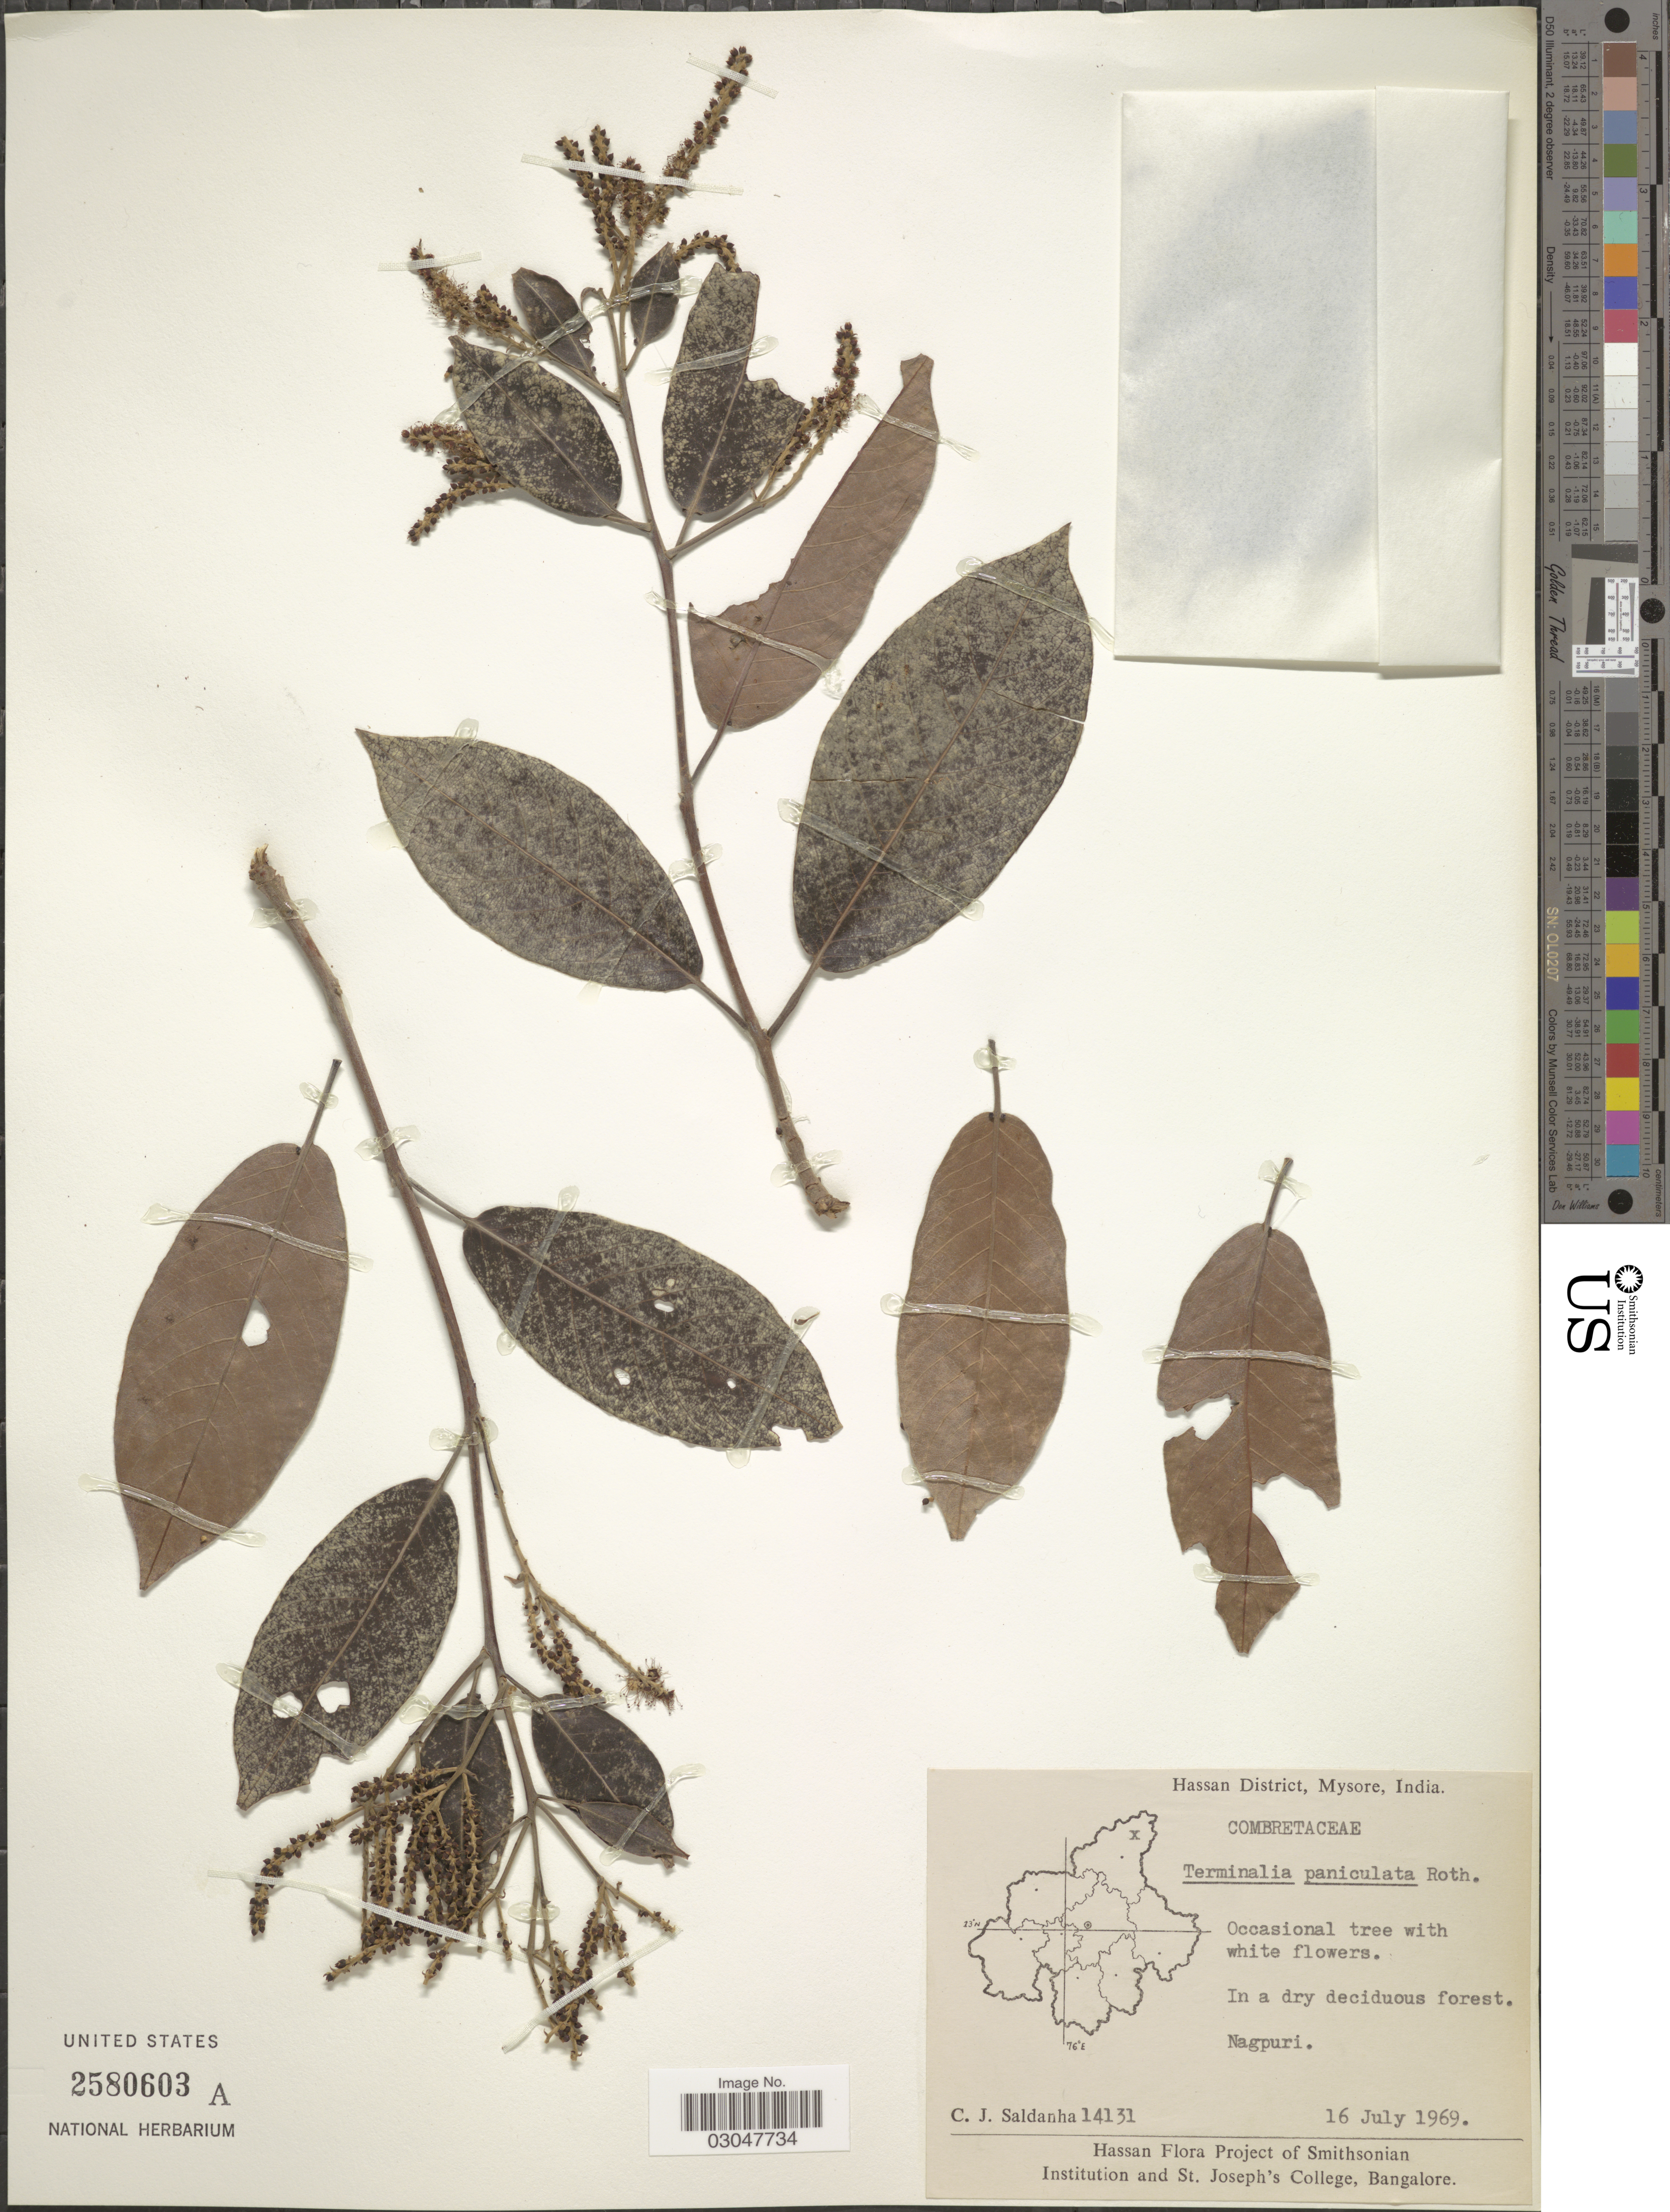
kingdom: Plantae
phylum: Tracheophyta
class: Magnoliopsida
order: Myrtales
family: Combretaceae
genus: Terminalia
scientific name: Terminalia paniculata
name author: Roth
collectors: C. J. Saldanha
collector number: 14131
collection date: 1969-07-16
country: India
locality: Hassan District, Mysore. Nagpuri.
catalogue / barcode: US 2580603A